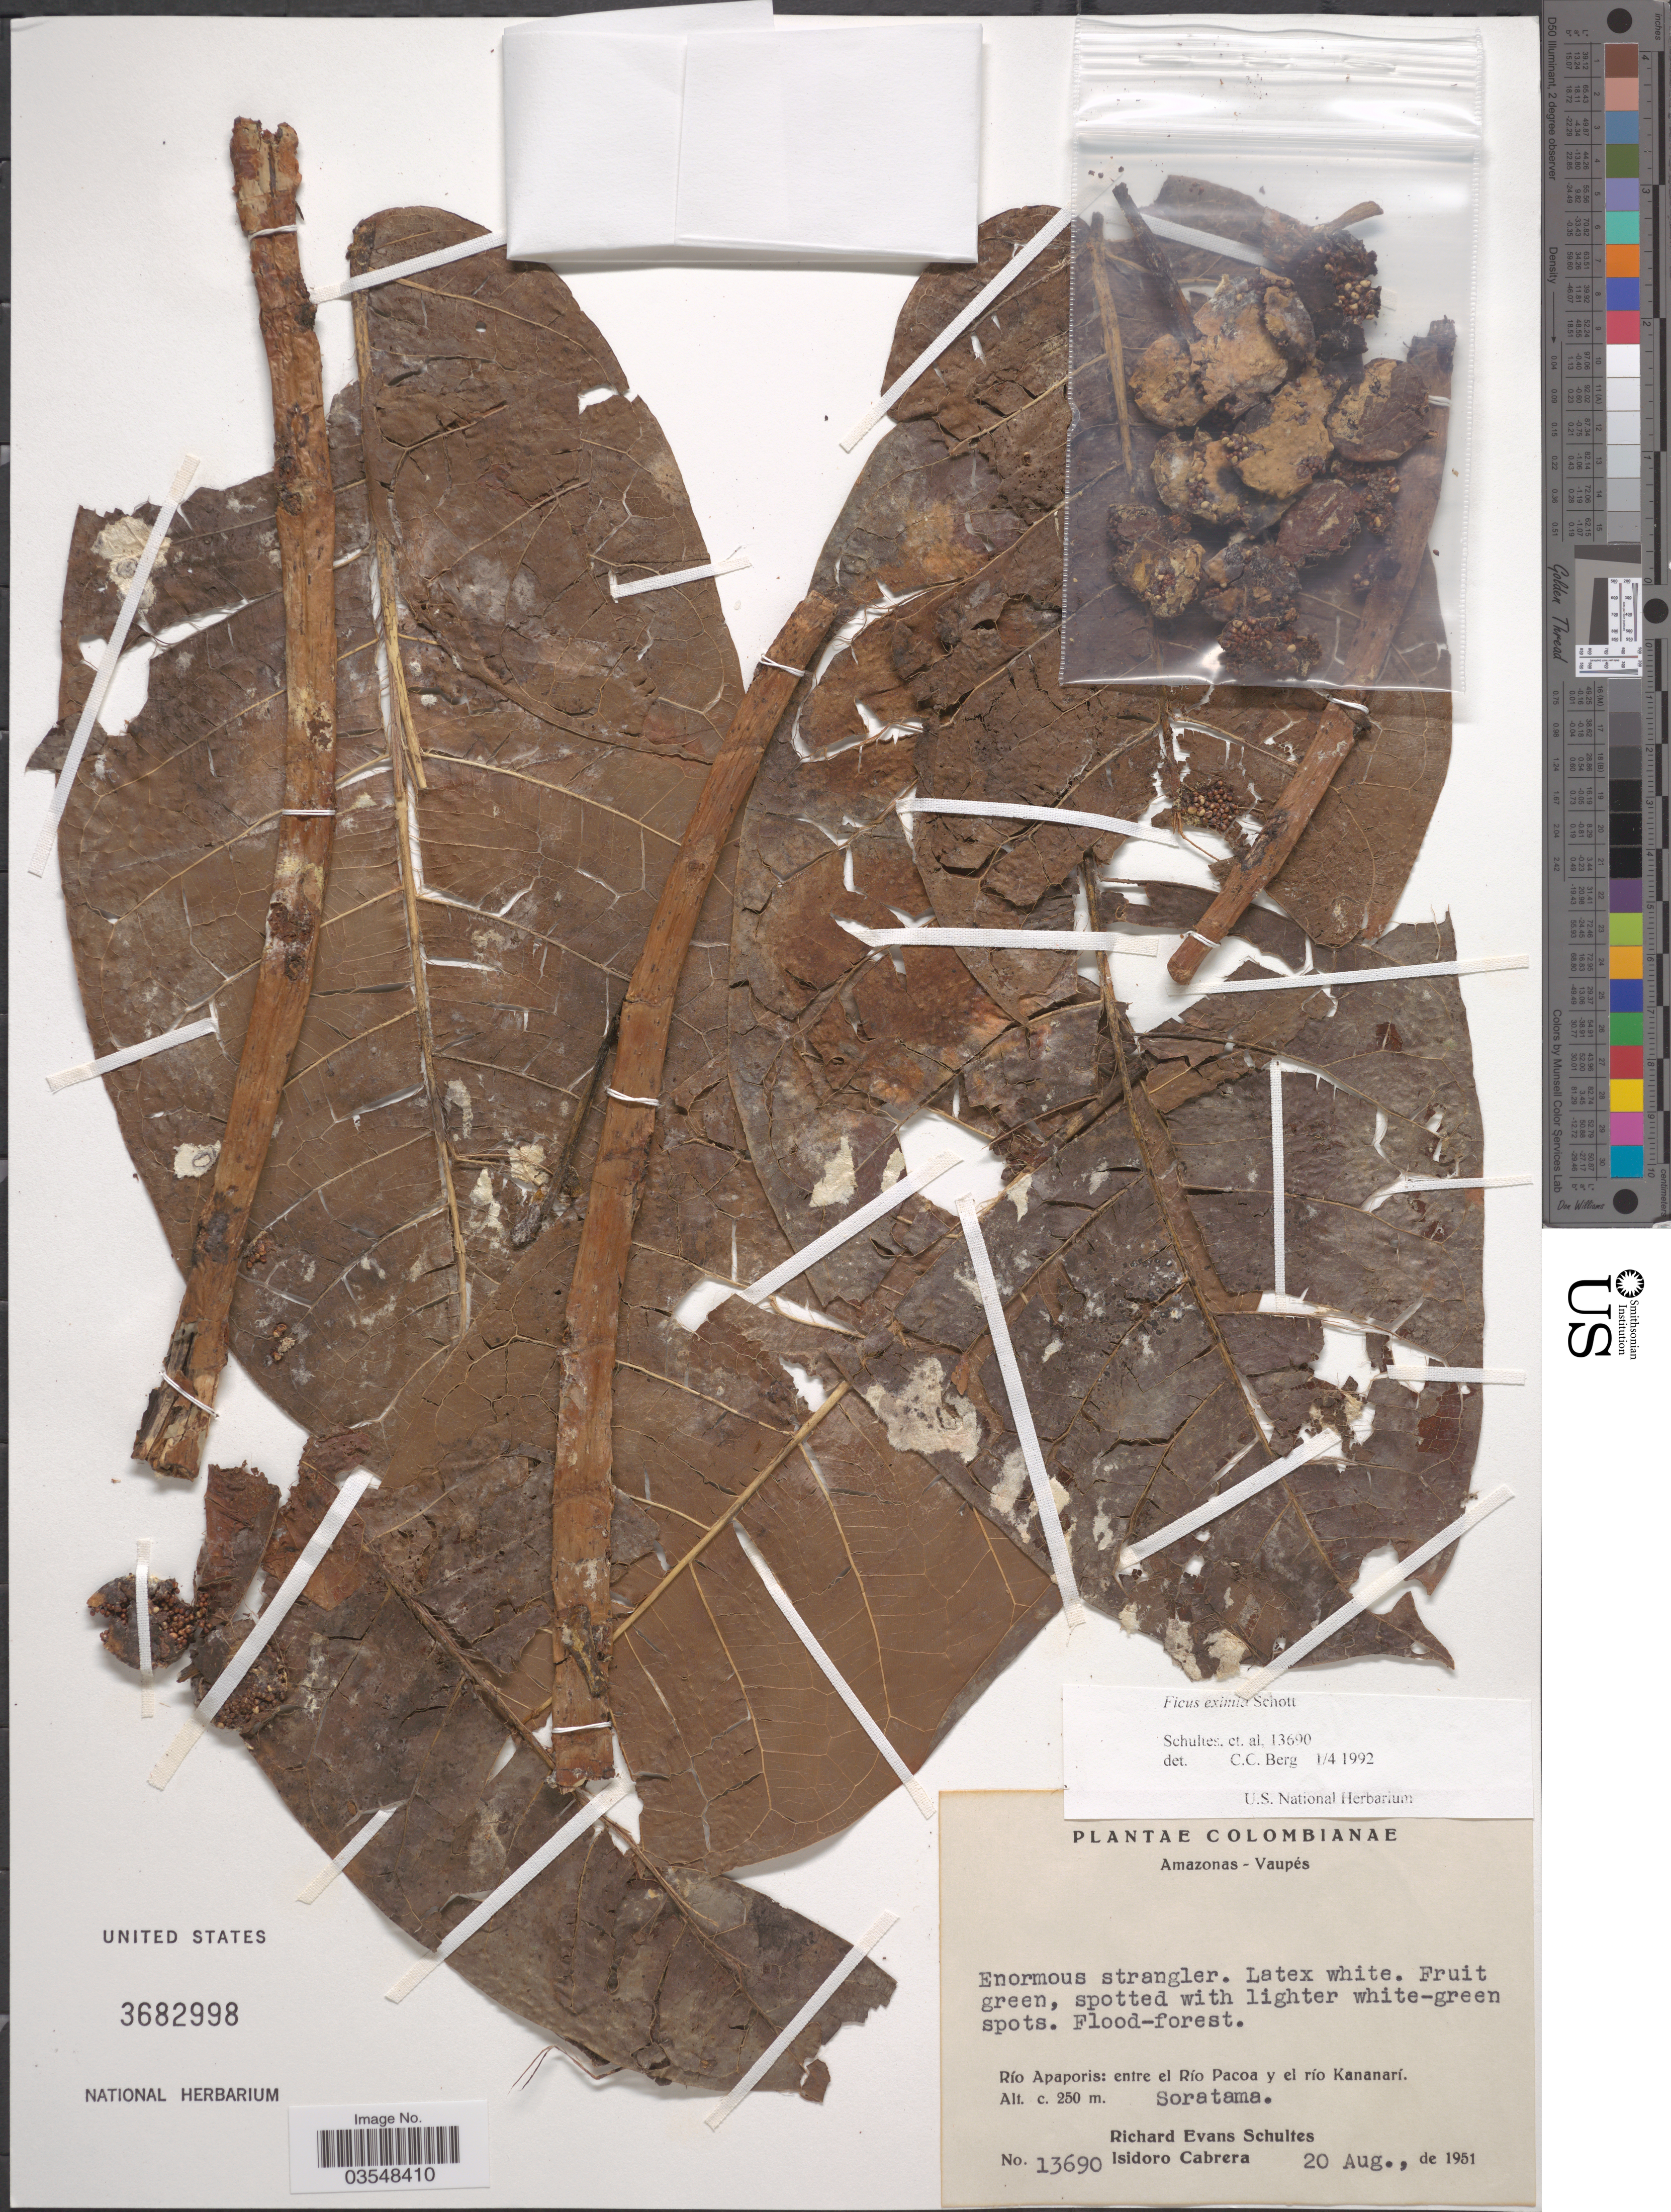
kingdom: Plantae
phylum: Tracheophyta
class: Magnoliopsida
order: Rosales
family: Moraceae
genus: Ficus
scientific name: Ficus eximia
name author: Schott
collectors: R. E. Schultes & I. Cabrera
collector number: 13690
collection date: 1951-08-20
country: Colombia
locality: Amazonas - Vaupés. Río Apaporis: entre el Río Pacoa y el río Kananarí. Soratama.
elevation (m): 250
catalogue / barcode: US 3682998